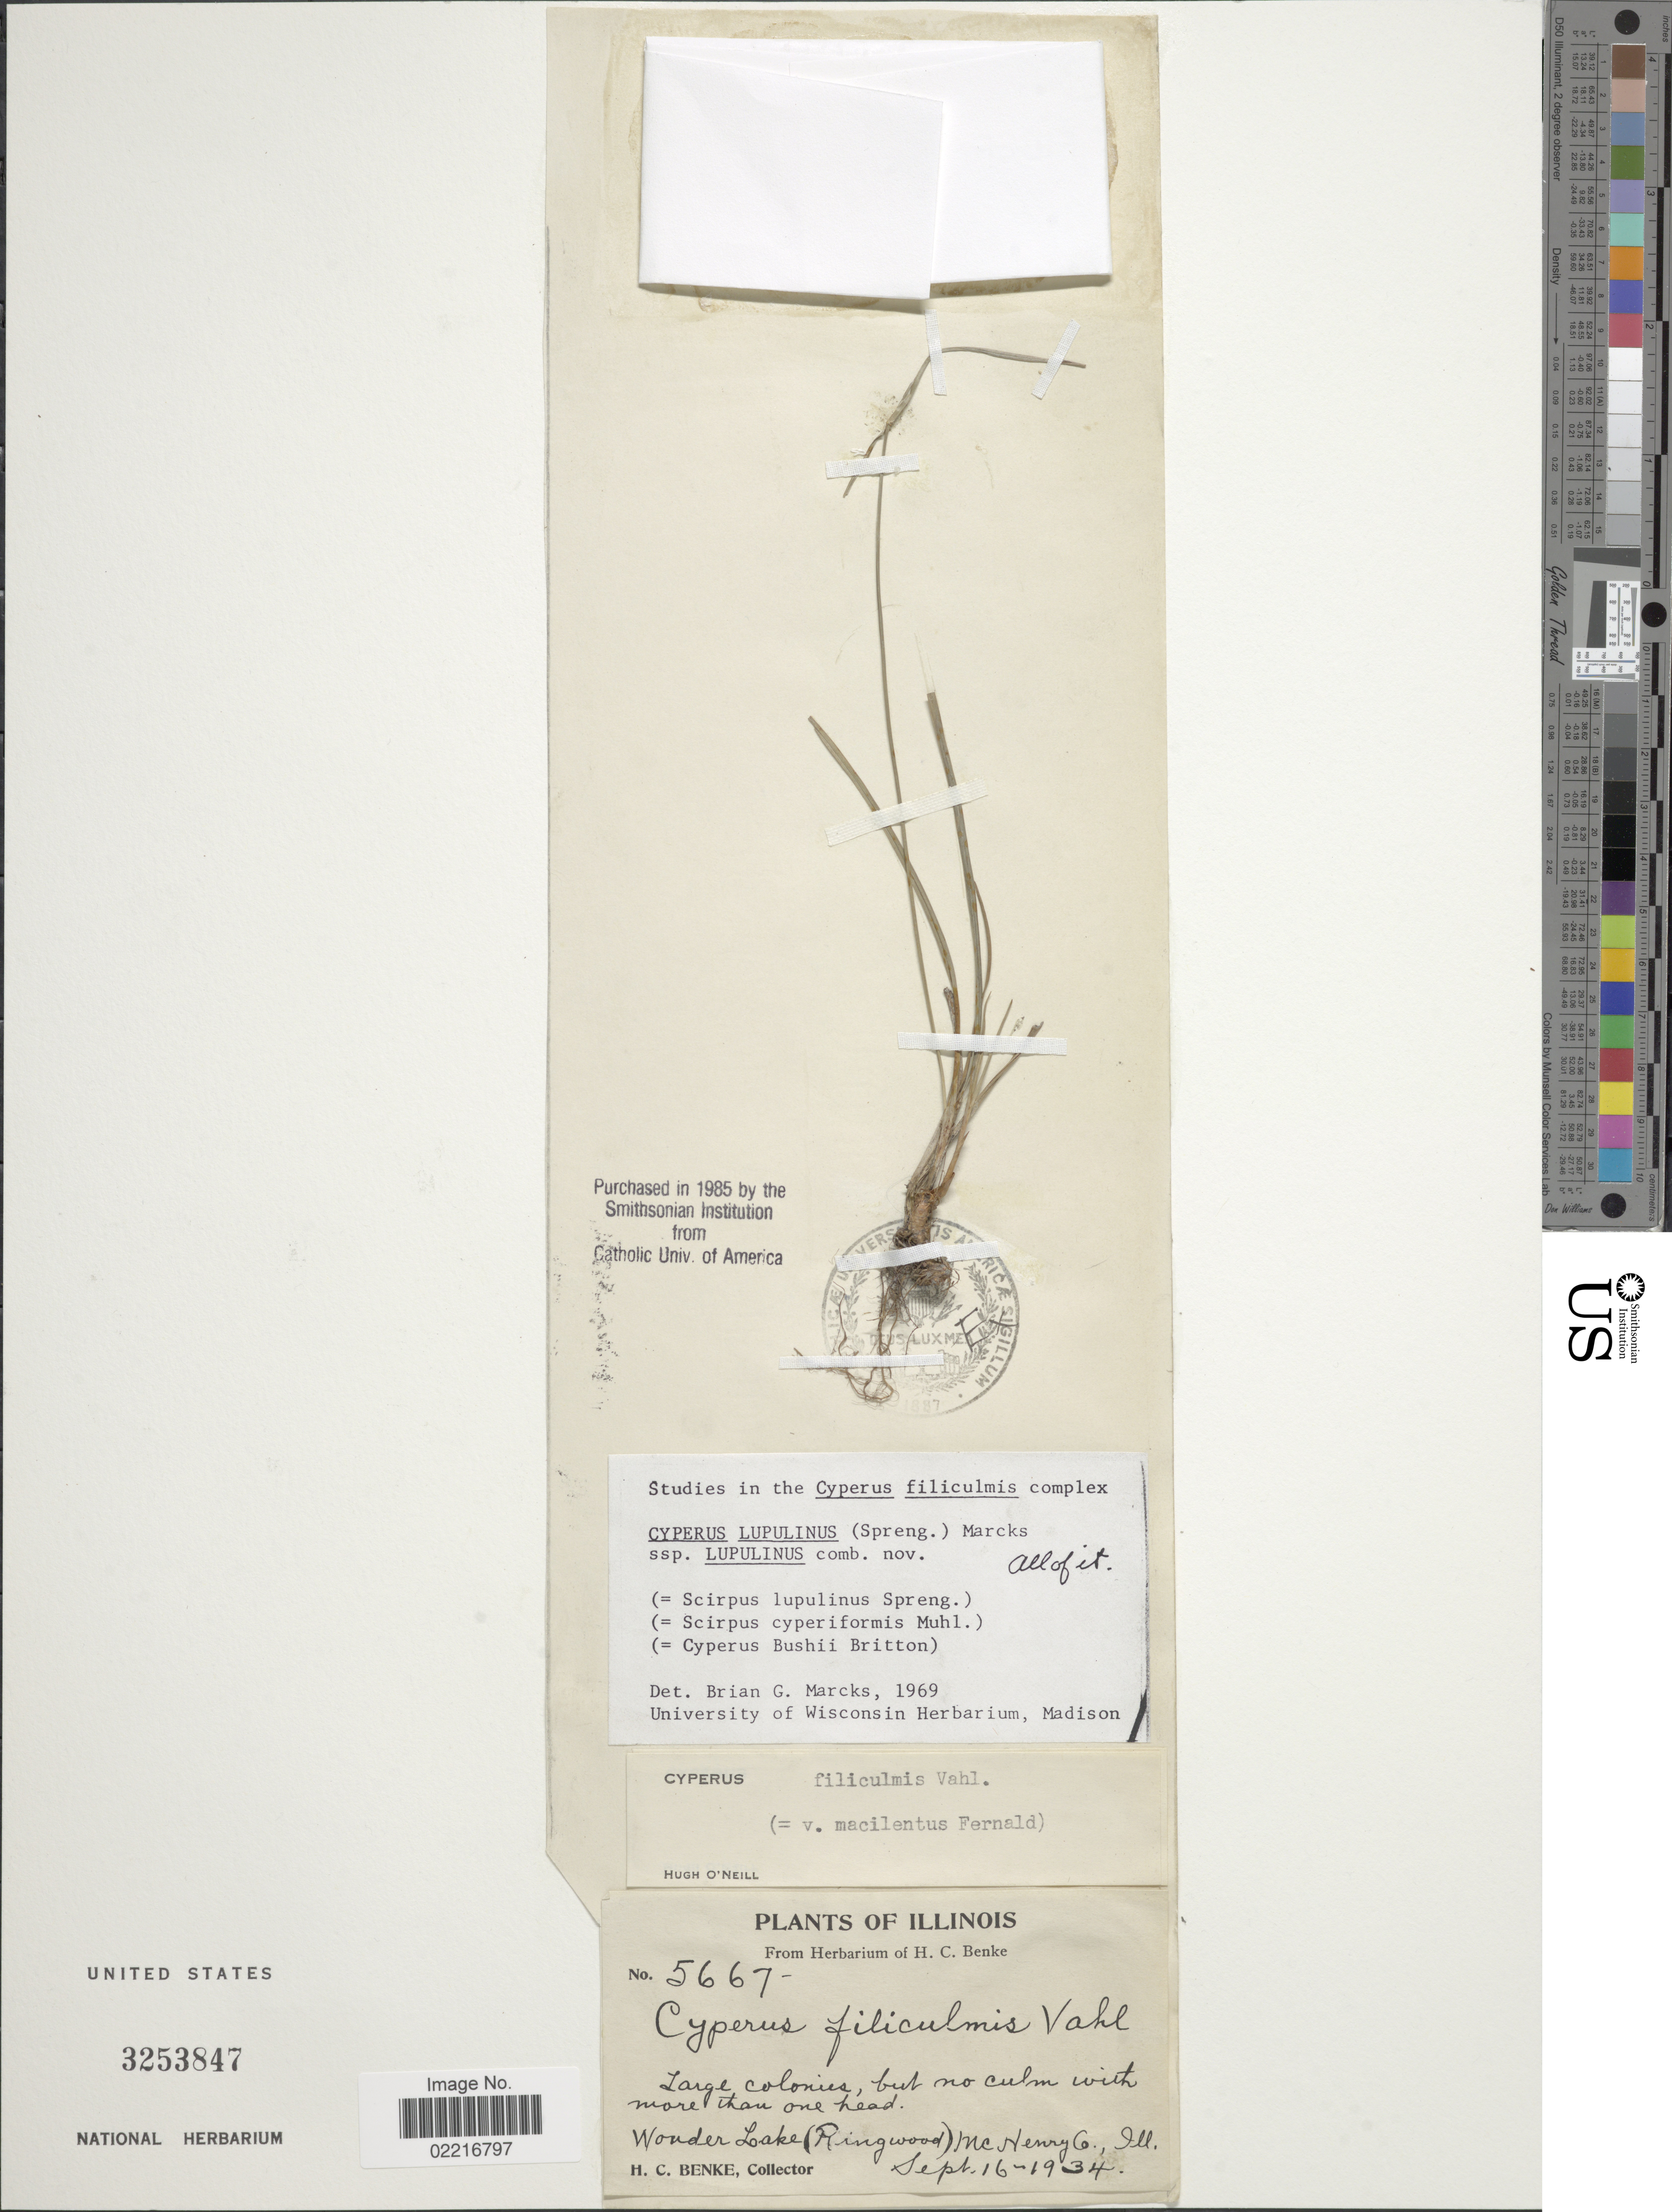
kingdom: Plantae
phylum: Tracheophyta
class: Liliopsida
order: Poales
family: Cyperaceae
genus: Cyperus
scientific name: Cyperus lupulinus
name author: (Spreng.) Marcks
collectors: H. Benke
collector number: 5667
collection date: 1934-09-16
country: United States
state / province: Illinois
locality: Wouder Lake (Ringwood) Mc Henry Co.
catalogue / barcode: US 3253847